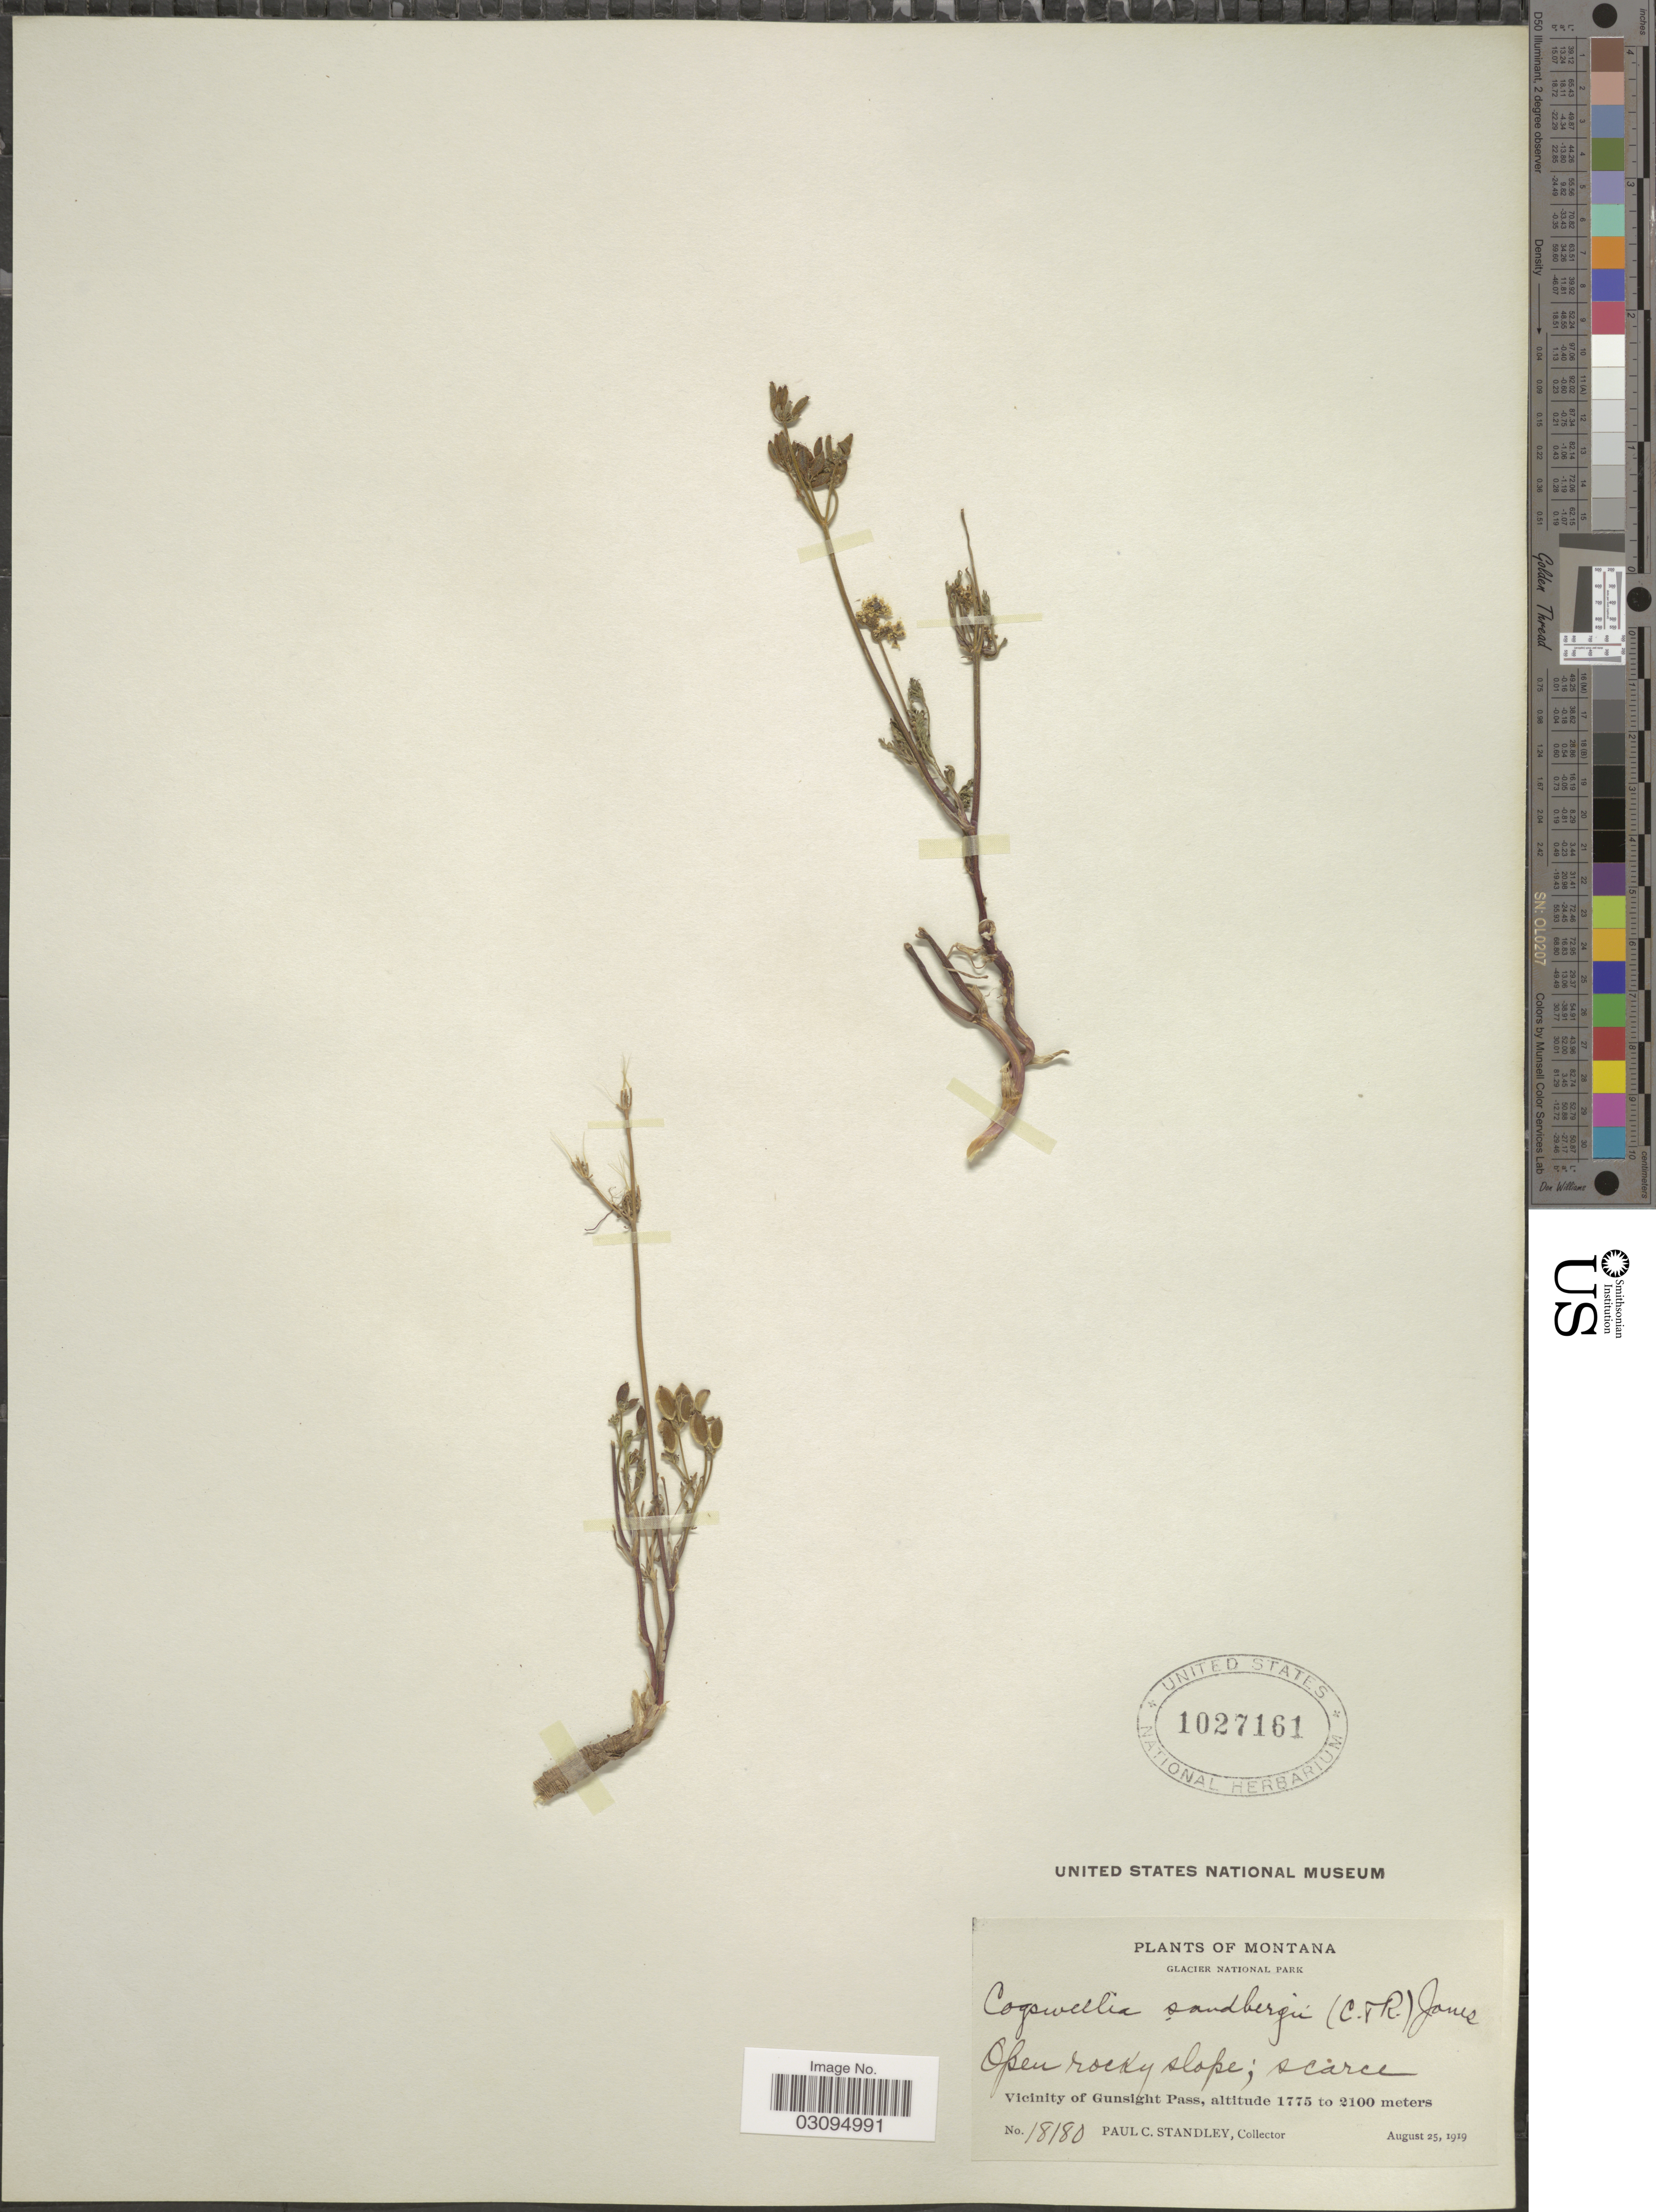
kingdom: Plantae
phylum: Tracheophyta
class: Magnoliopsida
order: Apiales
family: Apiaceae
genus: Lomatium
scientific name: Lomatium sandbergii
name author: (J.M. Coult. & Rose) J.M. Coult. & Rose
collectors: P. C. Standley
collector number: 18180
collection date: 1919-08-25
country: United States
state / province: Montana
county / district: Glacier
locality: Glacier National Park, Vicinity of Gunsight Pass.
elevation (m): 1775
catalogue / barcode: US 1027161